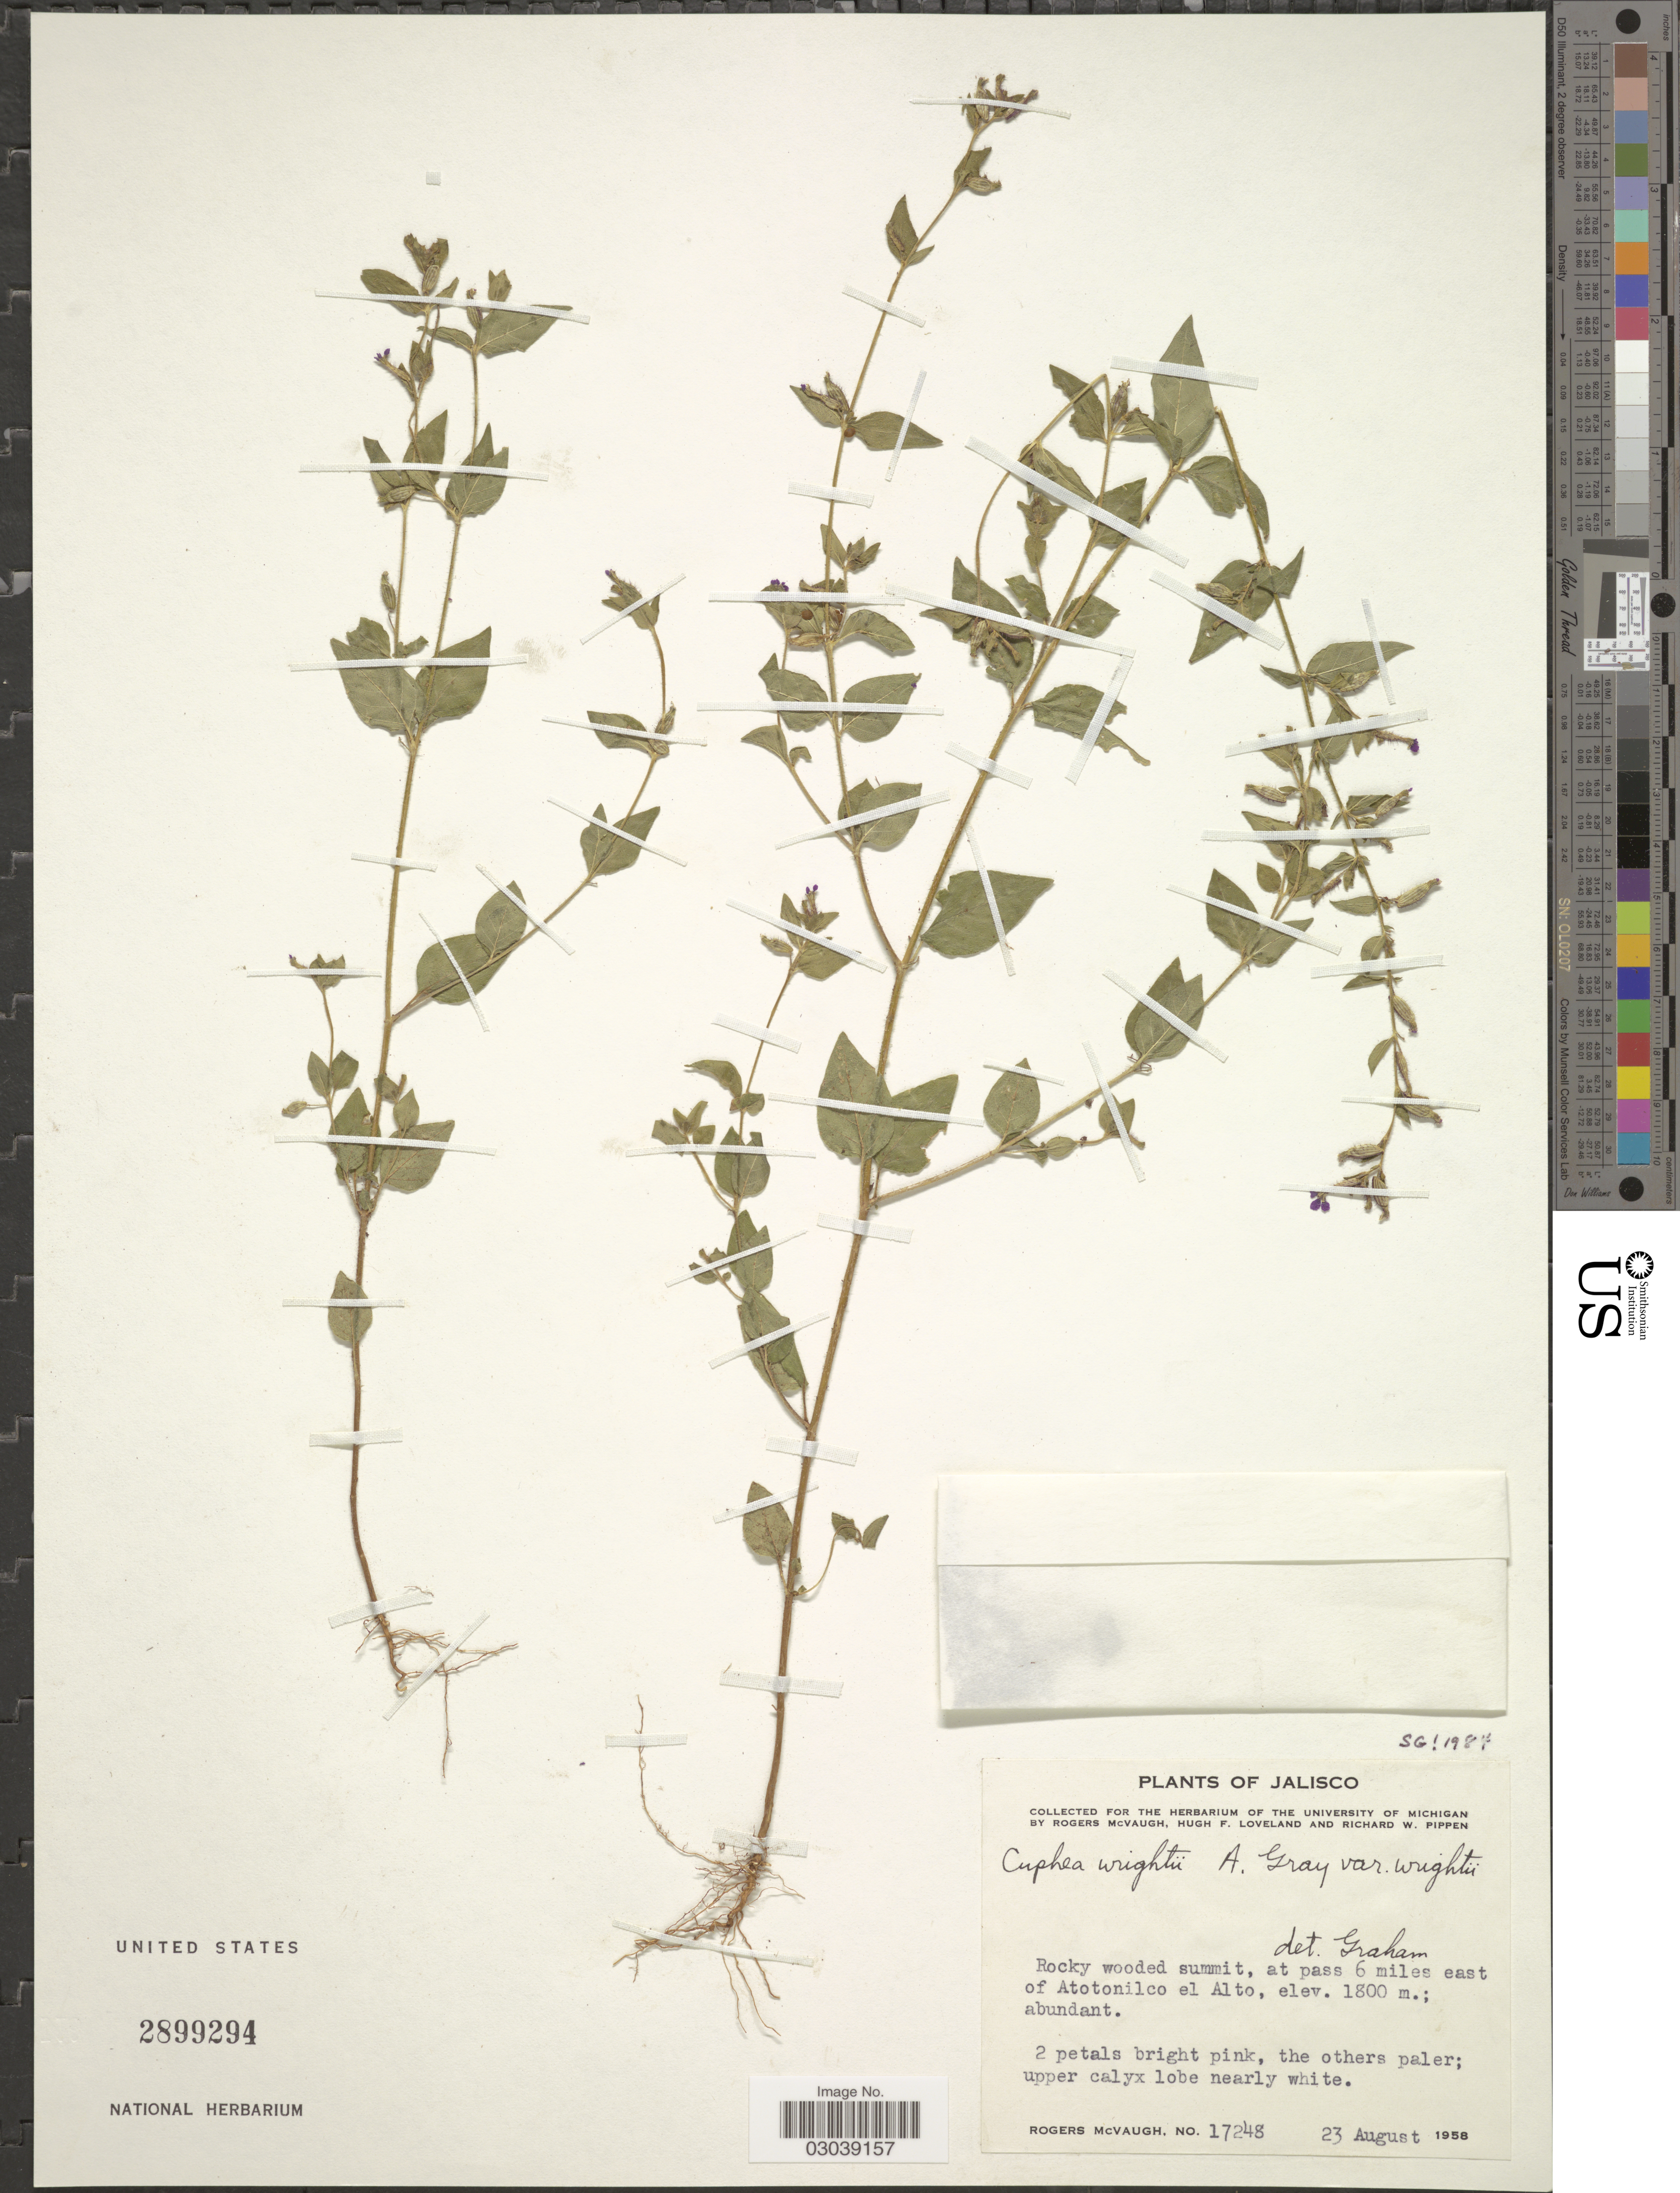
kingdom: Plantae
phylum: Tracheophyta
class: Magnoliopsida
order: Myrtales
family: Lythraceae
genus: Cuphea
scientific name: Cuphea wrightii var. wrightii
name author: A. Gray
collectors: R. McVaugh, H. Loveland & R. W. Pippen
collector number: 17248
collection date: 1958-08-23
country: Mexico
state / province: Jalisco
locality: Rocky wooded summit, at pass 6 miles east of Atotonilco el Alto.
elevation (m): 1800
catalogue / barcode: US 2899294